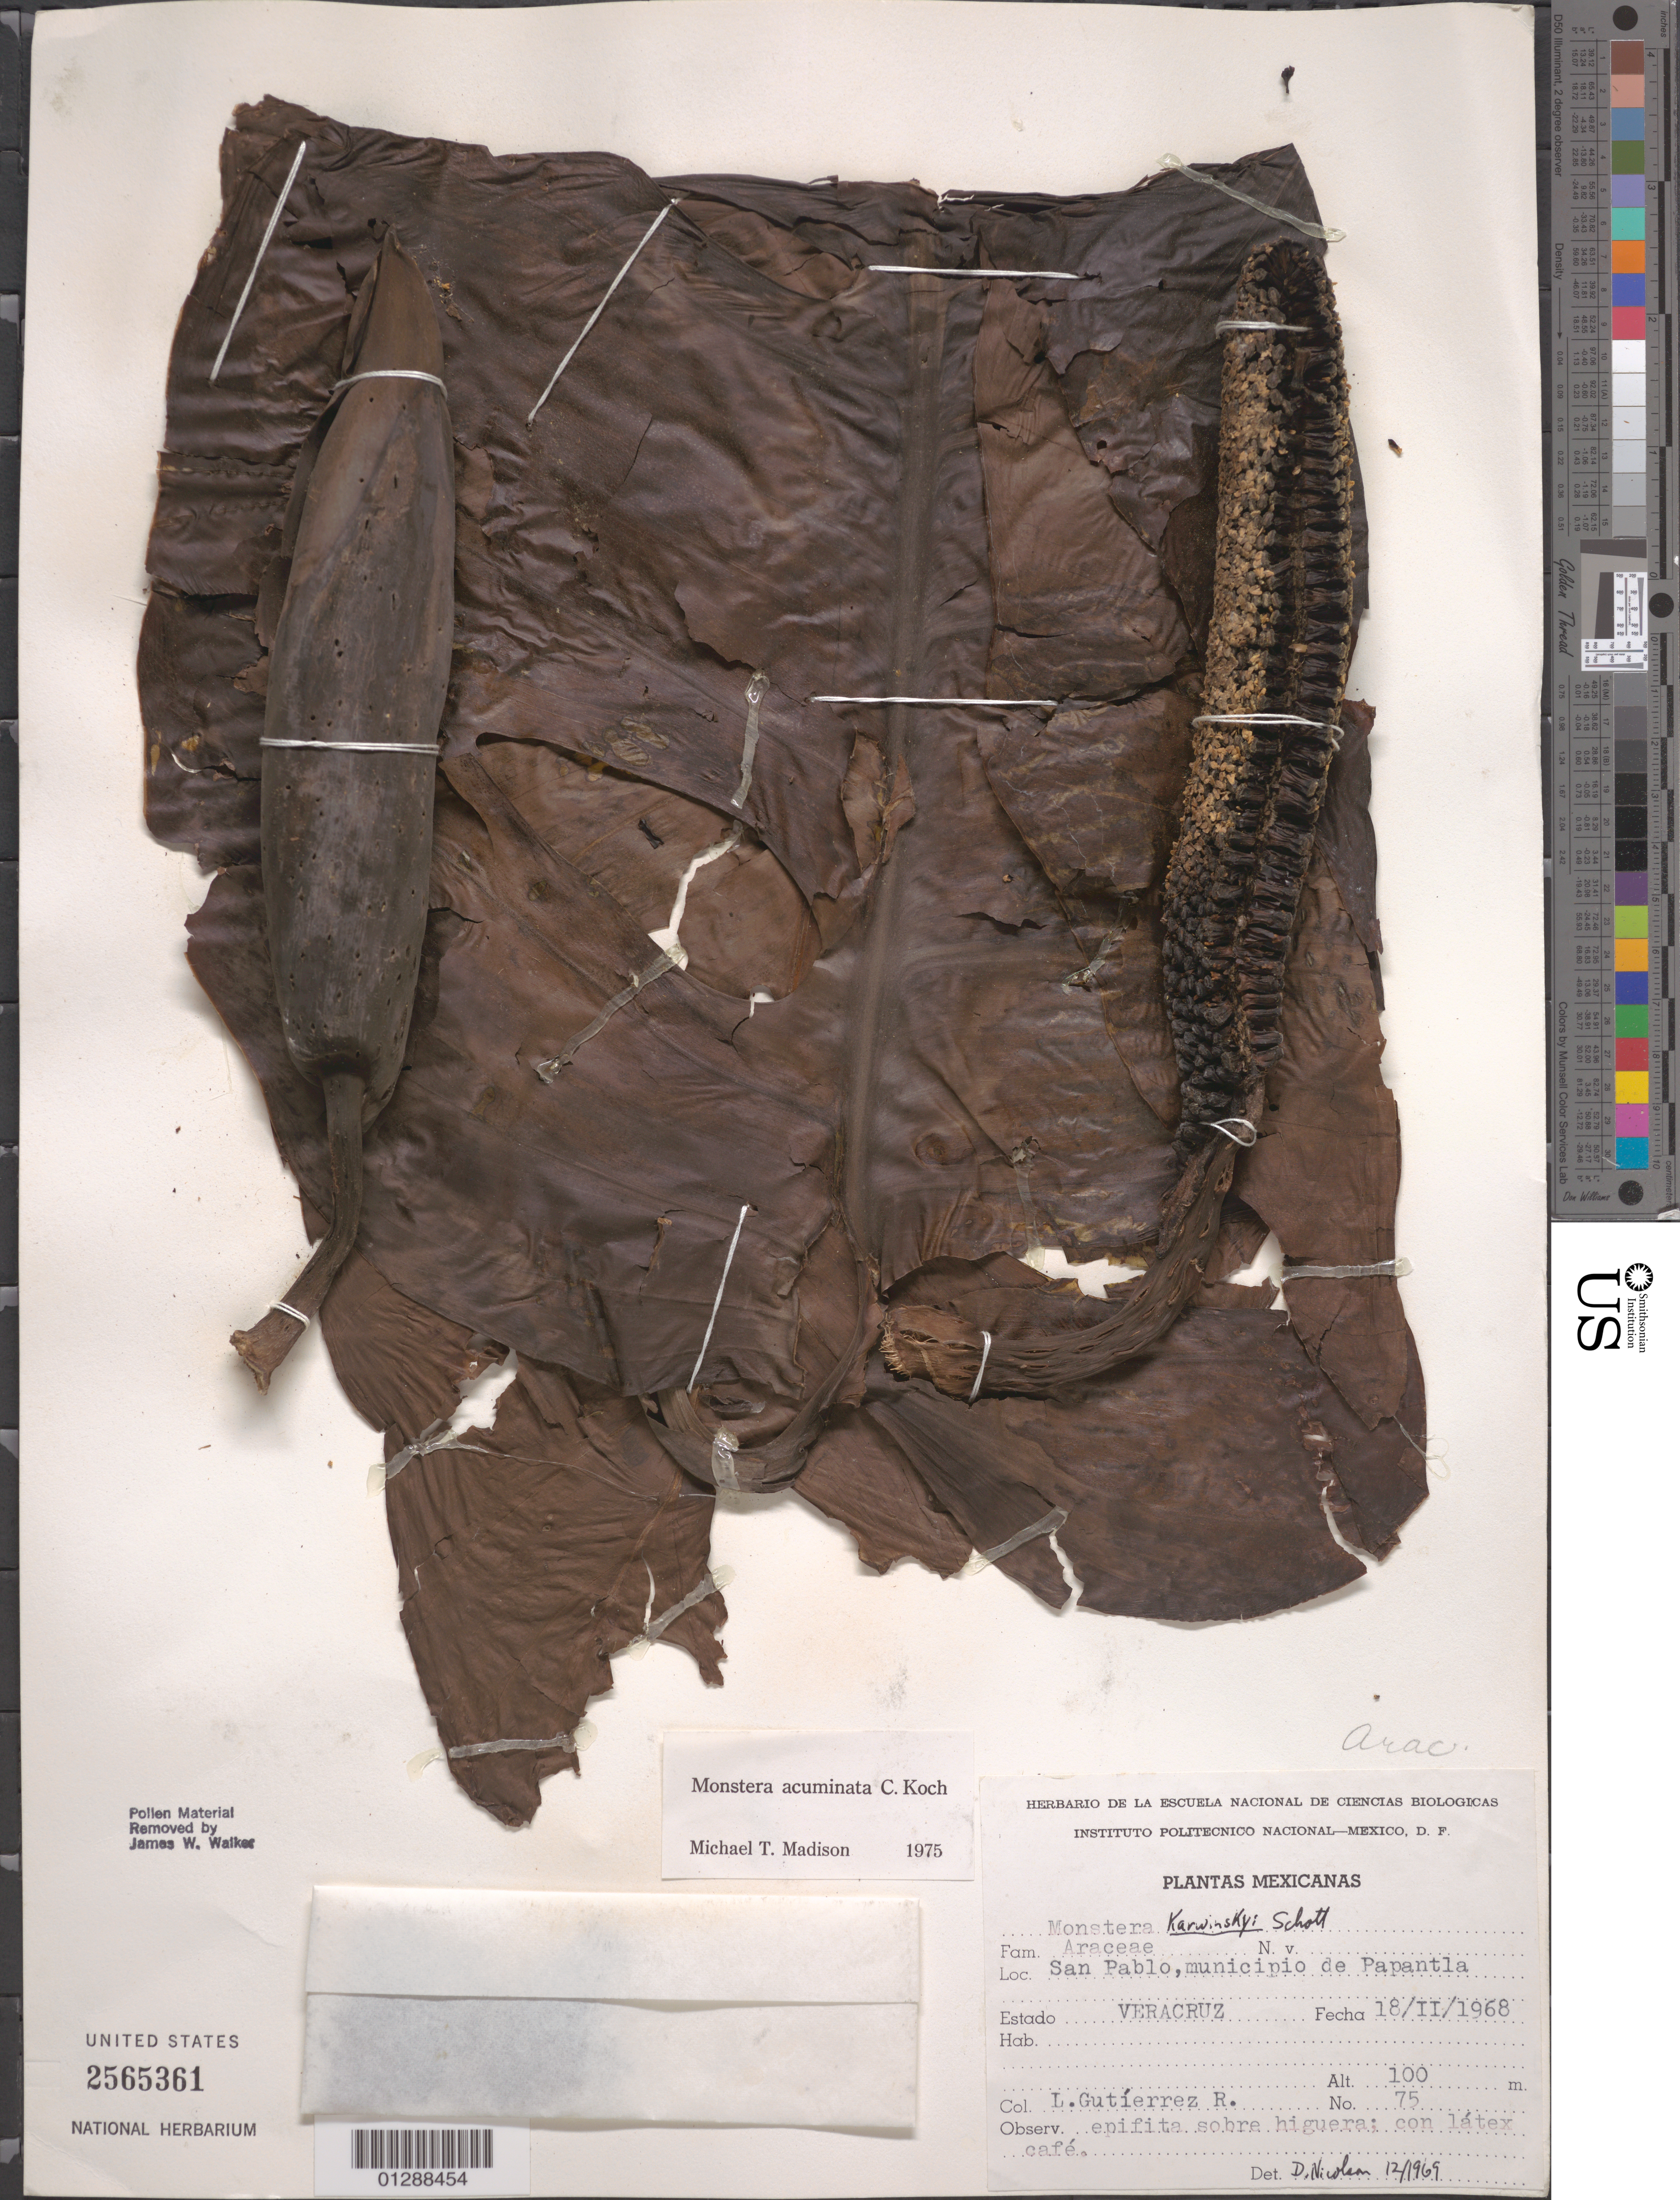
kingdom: Plantae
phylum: Tracheophyta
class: Liliopsida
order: Alismatales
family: Araceae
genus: Monstera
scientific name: Monstera acuminata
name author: K. Koch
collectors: L. Gutiérrez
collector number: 75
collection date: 1968-02-18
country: Mexico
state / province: Veracruz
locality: San Pablo, municipio de Papantla. Estado Veracruz.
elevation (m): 100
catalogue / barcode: US 2565361